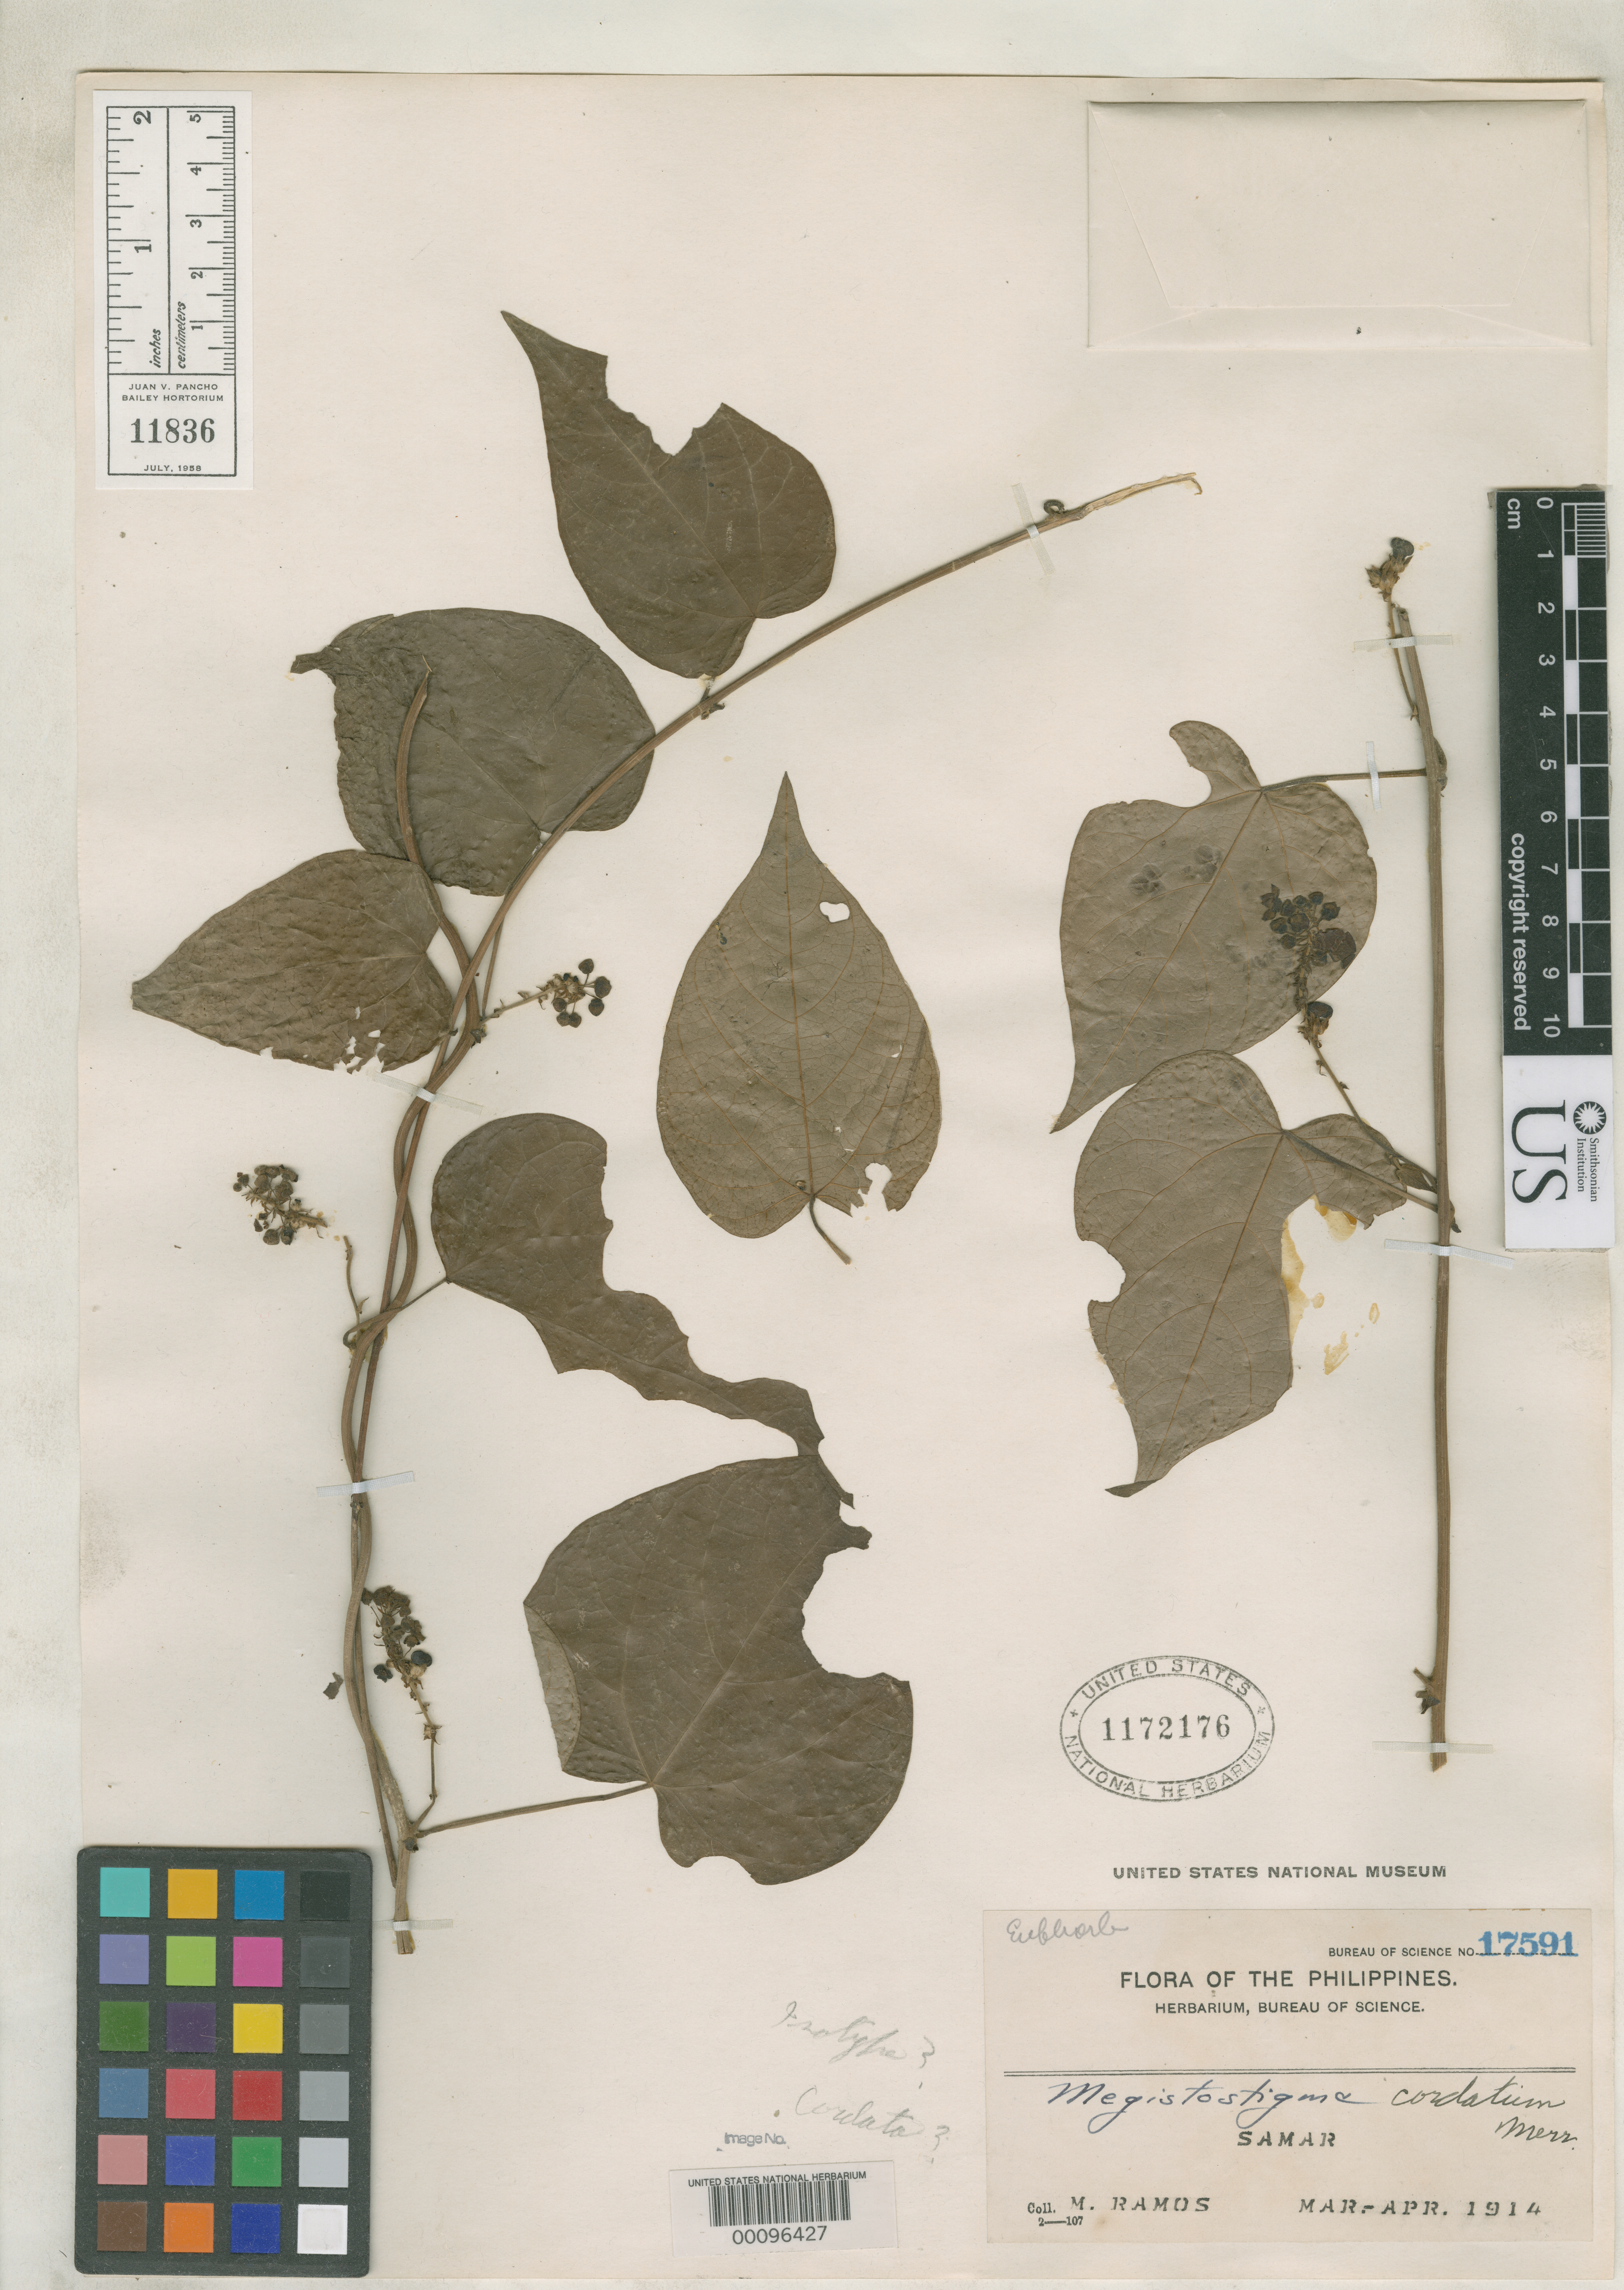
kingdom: Plantae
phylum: Tracheophyta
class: Magnoliopsida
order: Malpighiales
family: Euphorbiaceae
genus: Megistostigma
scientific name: Megistostigma cordatum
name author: Merr.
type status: Isotype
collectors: M. Ramos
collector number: Bur. Sci. 17591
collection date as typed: Mar 1914 to -- Apr 1914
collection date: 1914-03/1914-04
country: Philippines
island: Samar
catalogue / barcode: US 1172176